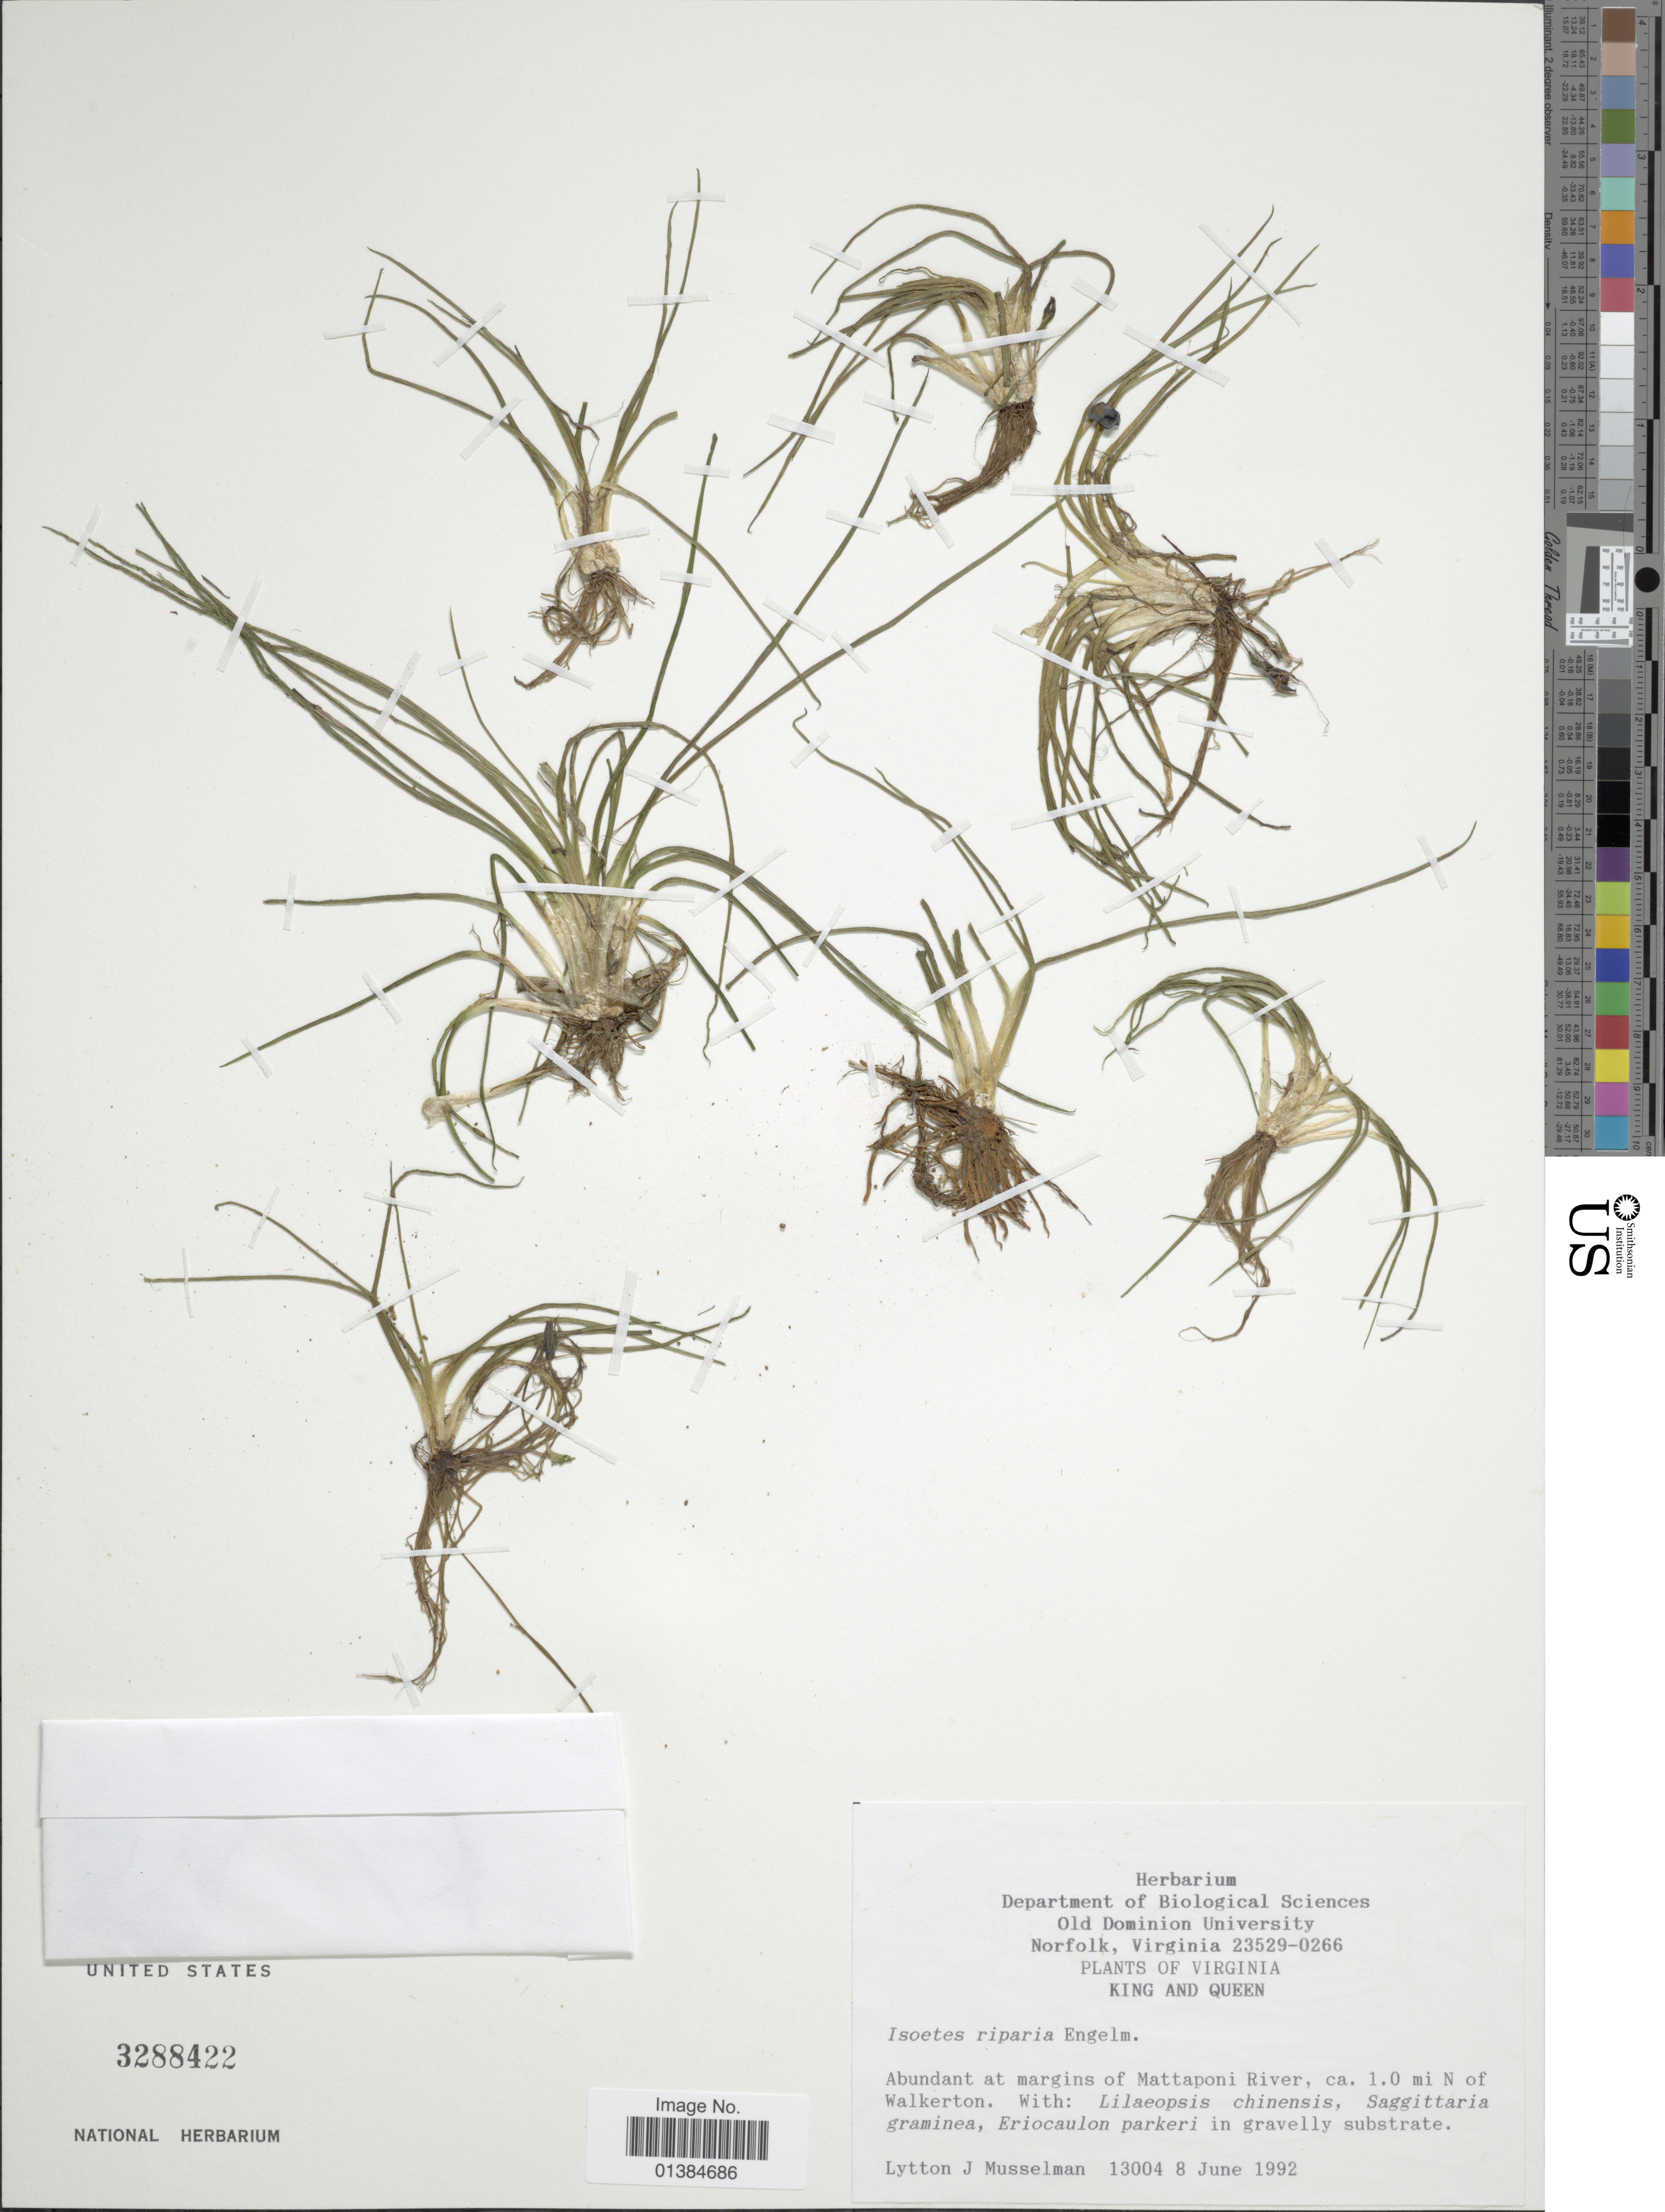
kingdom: Plantae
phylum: Tracheophyta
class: Lycopodiopsida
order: Isoetales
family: Isoetaceae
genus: Isoetes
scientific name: Isoetes riparia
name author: Engelm. ex A. Braun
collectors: L. J. Musselman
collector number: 13004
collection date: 1992-06-08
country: United States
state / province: Virginia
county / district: King and Queen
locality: King and Queen. Abundant at margins of Mattaponi River, ca. 1.0 mi N of Walkerton.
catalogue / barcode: US 3288422